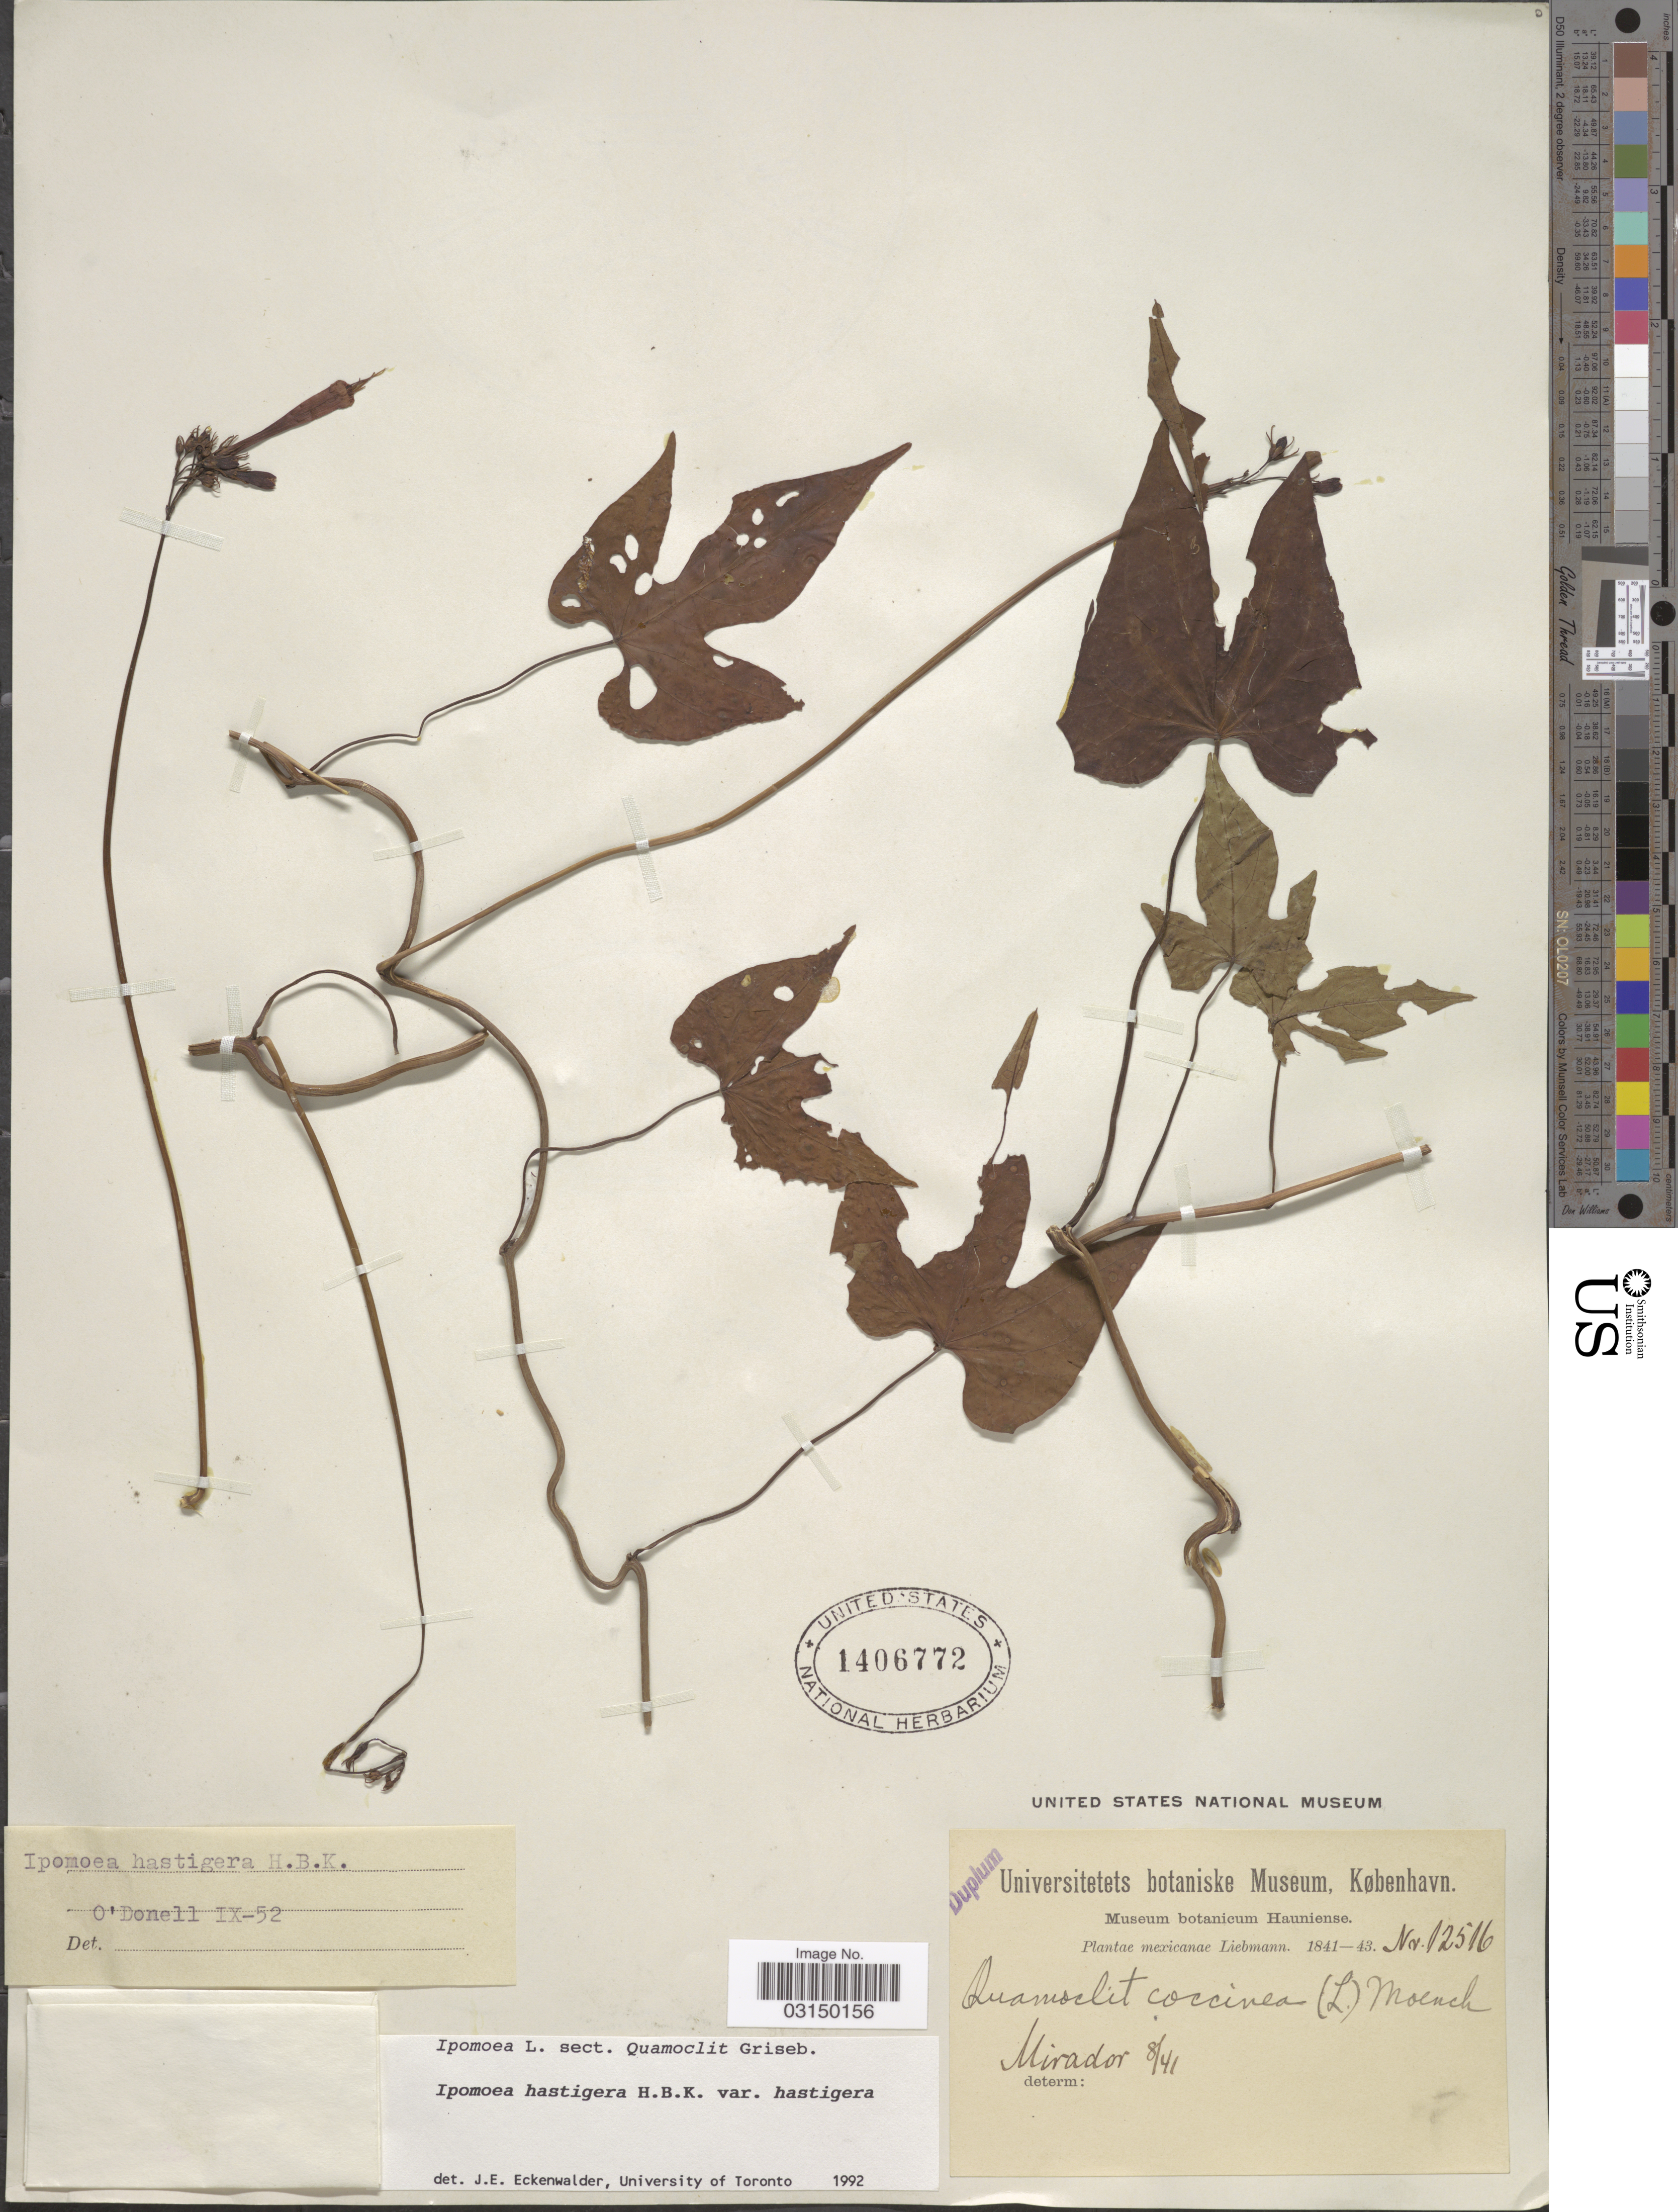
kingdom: Plantae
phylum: Tracheophyta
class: Magnoliopsida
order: Solanales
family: Convolvulaceae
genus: Ipomoea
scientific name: Ipomoea hastigera var. hastigera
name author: Kunth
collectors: Liebmann, --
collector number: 12516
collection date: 1841-08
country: Mexico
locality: Mirador.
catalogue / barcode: US 1406772